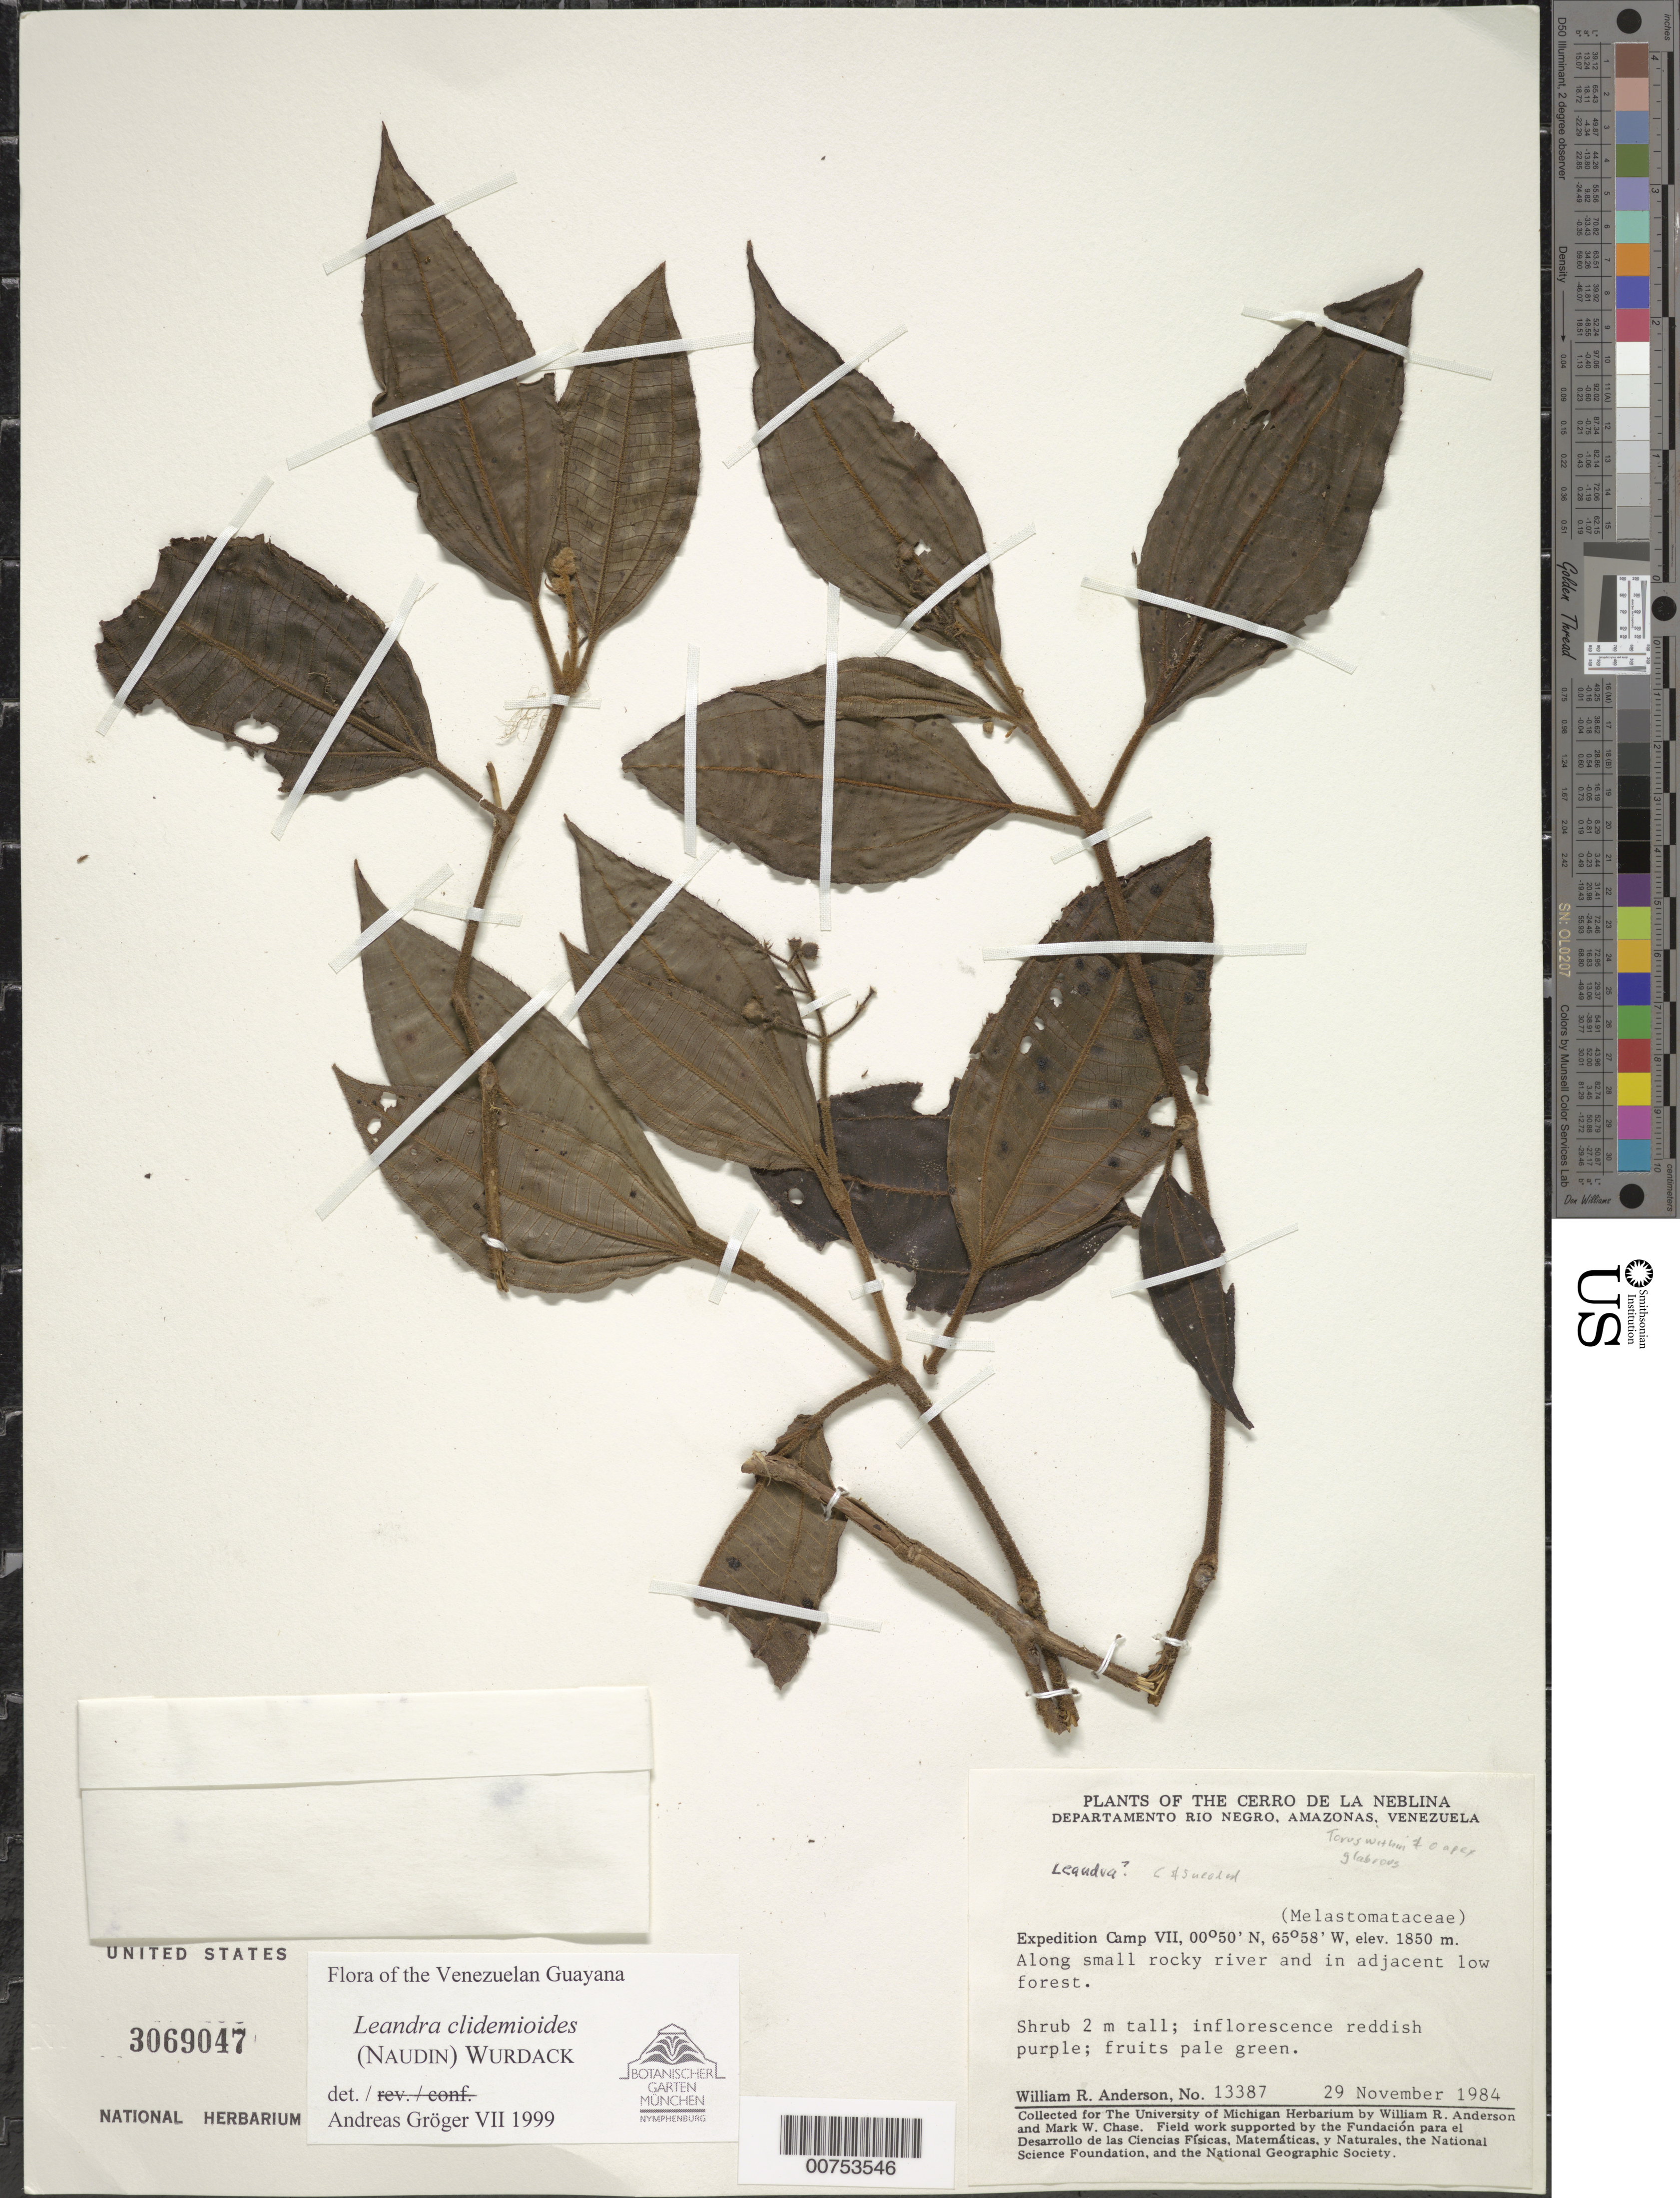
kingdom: Plantae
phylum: Tracheophyta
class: Magnoliopsida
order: Myrtales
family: Melastomataceae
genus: Leandra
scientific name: Leandra clidemioides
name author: (Naudin) Wurdack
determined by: Gröger, A.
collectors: W. R. Anderson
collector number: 13387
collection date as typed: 29-Nov-84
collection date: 1984-11-29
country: Venezuela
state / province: Amazonas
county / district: Río Negro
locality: Cerro de la Neblina, Expedition Base Camp VII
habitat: Small rocky river and in adjacent low forest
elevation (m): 1850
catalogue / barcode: US 3069047